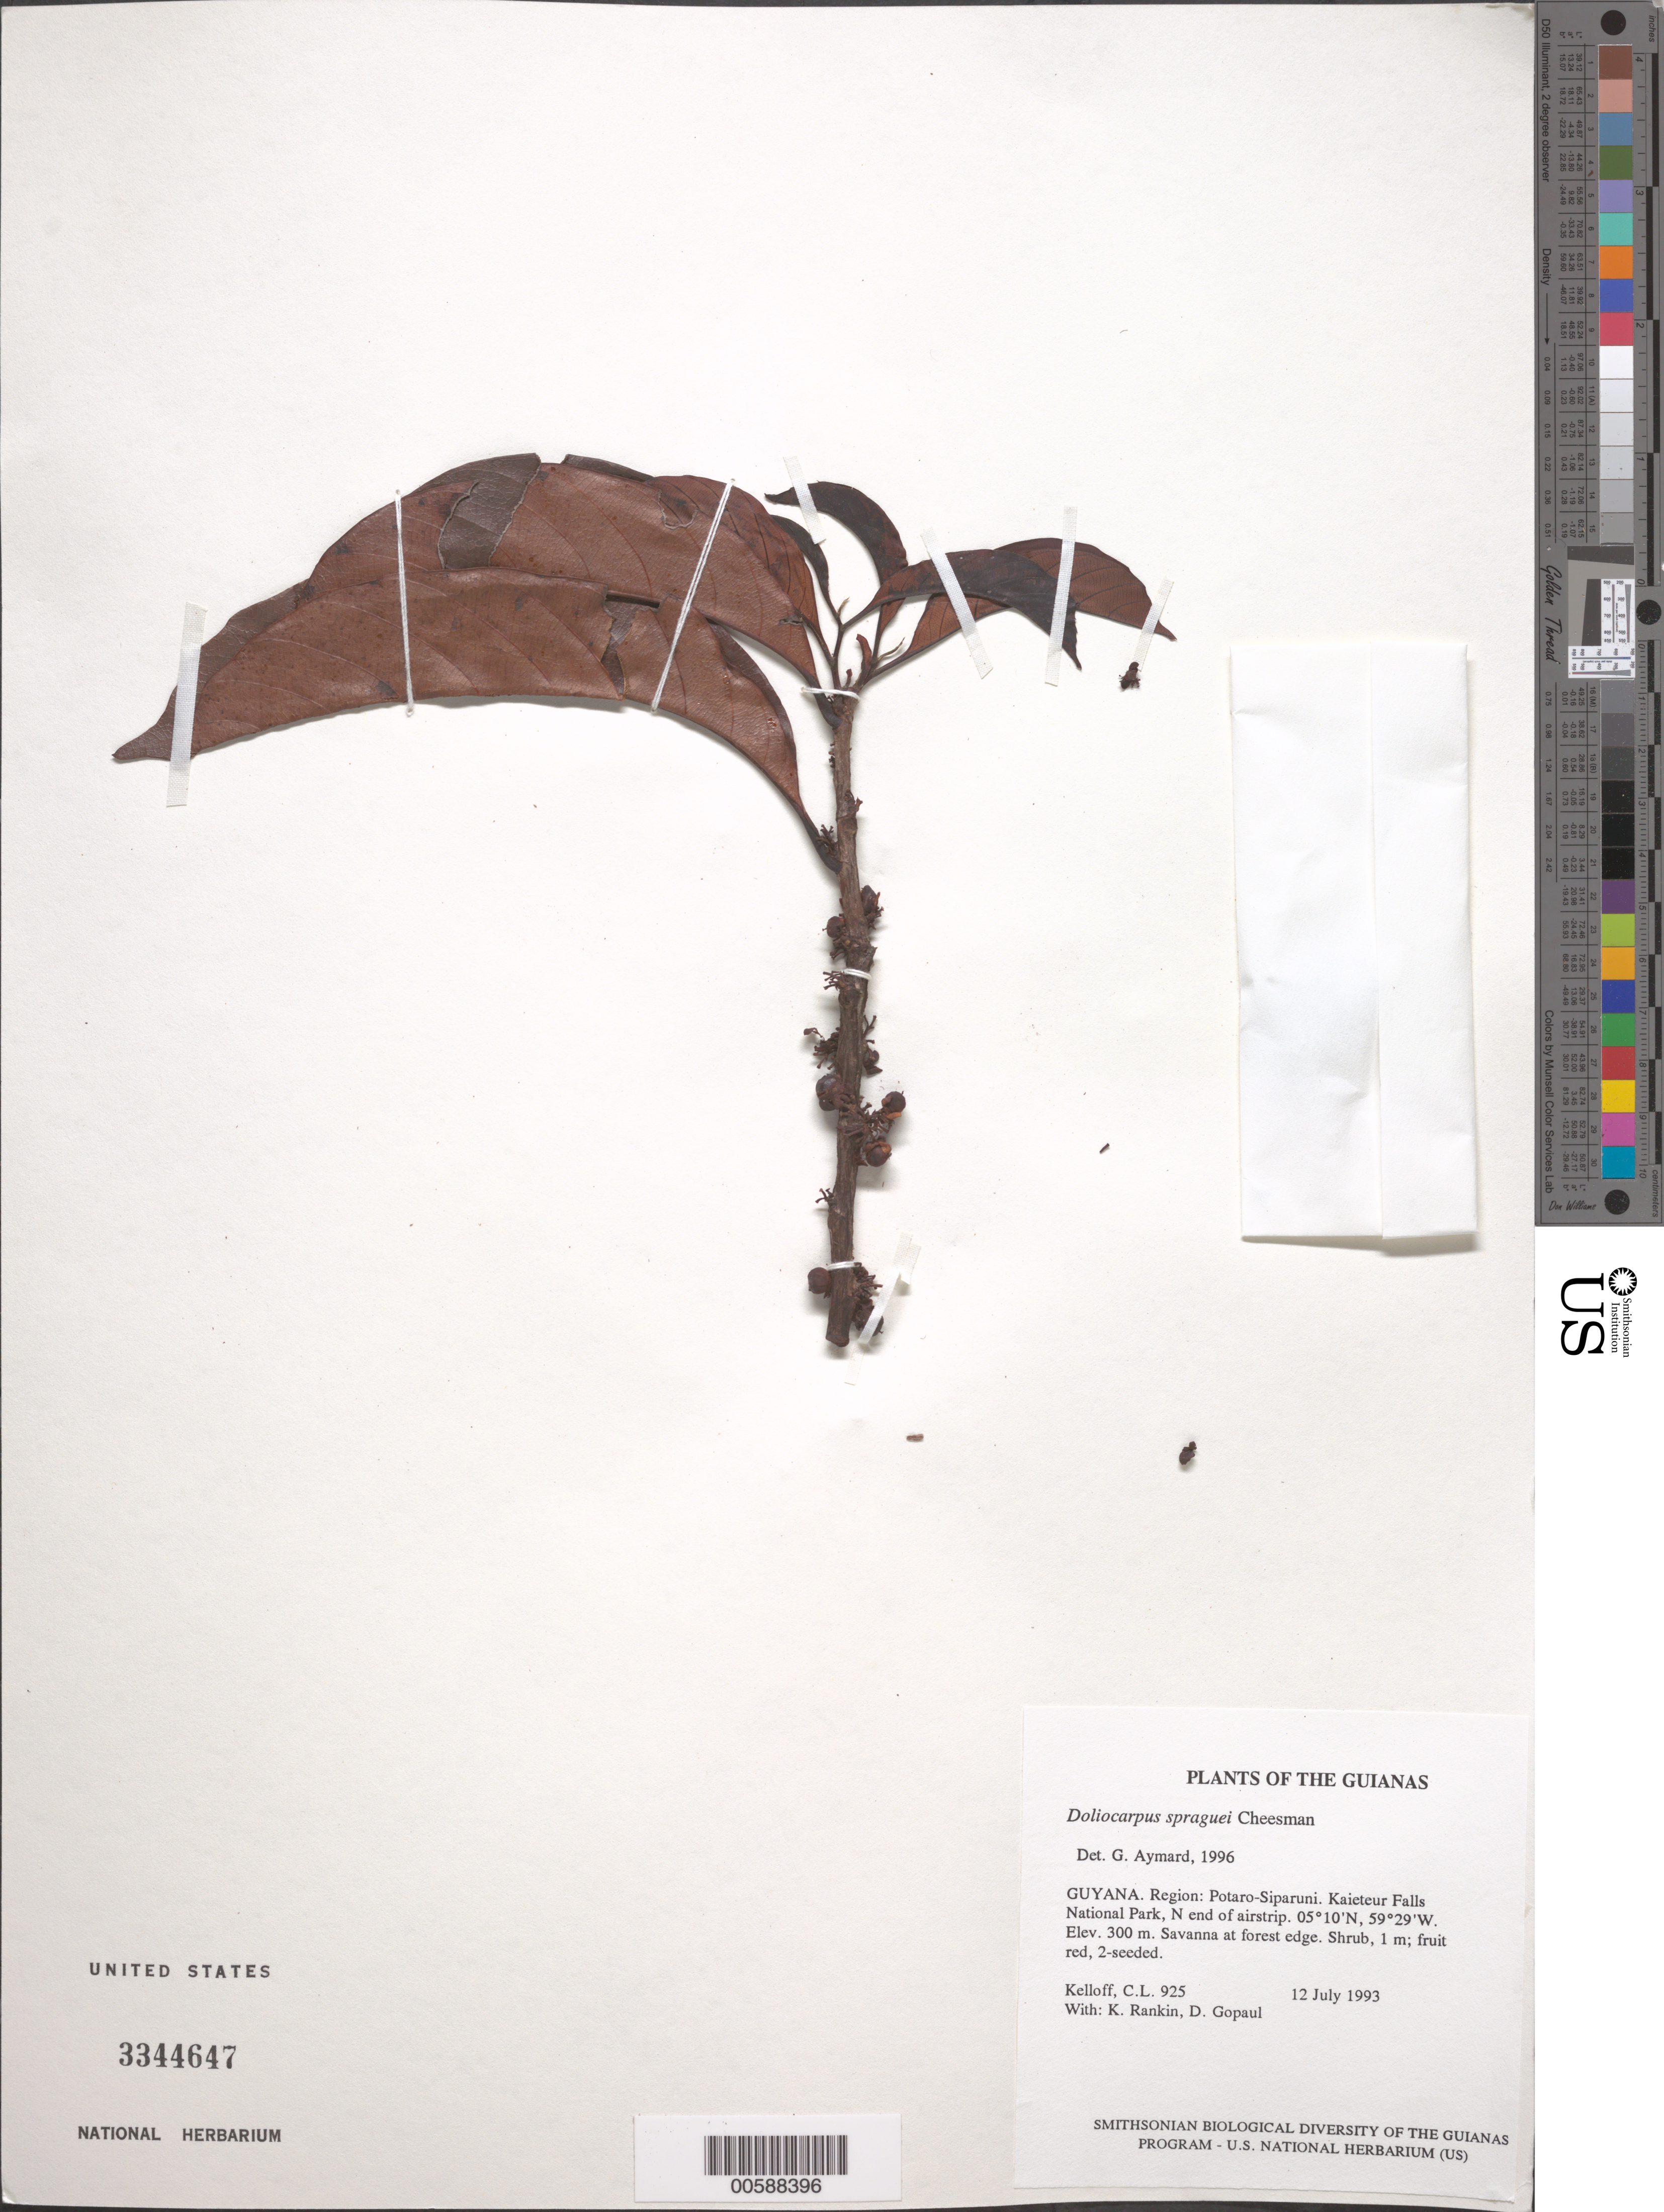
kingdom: Plantae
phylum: Tracheophyta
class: Magnoliopsida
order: Dilleniales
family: Dilleniaceae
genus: Doliocarpus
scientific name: Doliocarpus spraguei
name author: Cheesman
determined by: Aymard C., G. A., (PORT), Univ. Nac. Exp. de los Llanos Ezequiel Zamora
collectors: C. L. Kelloff, K. Rankin & D. Gopaul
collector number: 925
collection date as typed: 12 July 1993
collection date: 1993-07-12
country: Guyana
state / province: Potaro-Siparuni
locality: Kaieteur Falls National Park, N end of airstrip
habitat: Savanna at forest edge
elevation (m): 300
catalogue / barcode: US 3344647